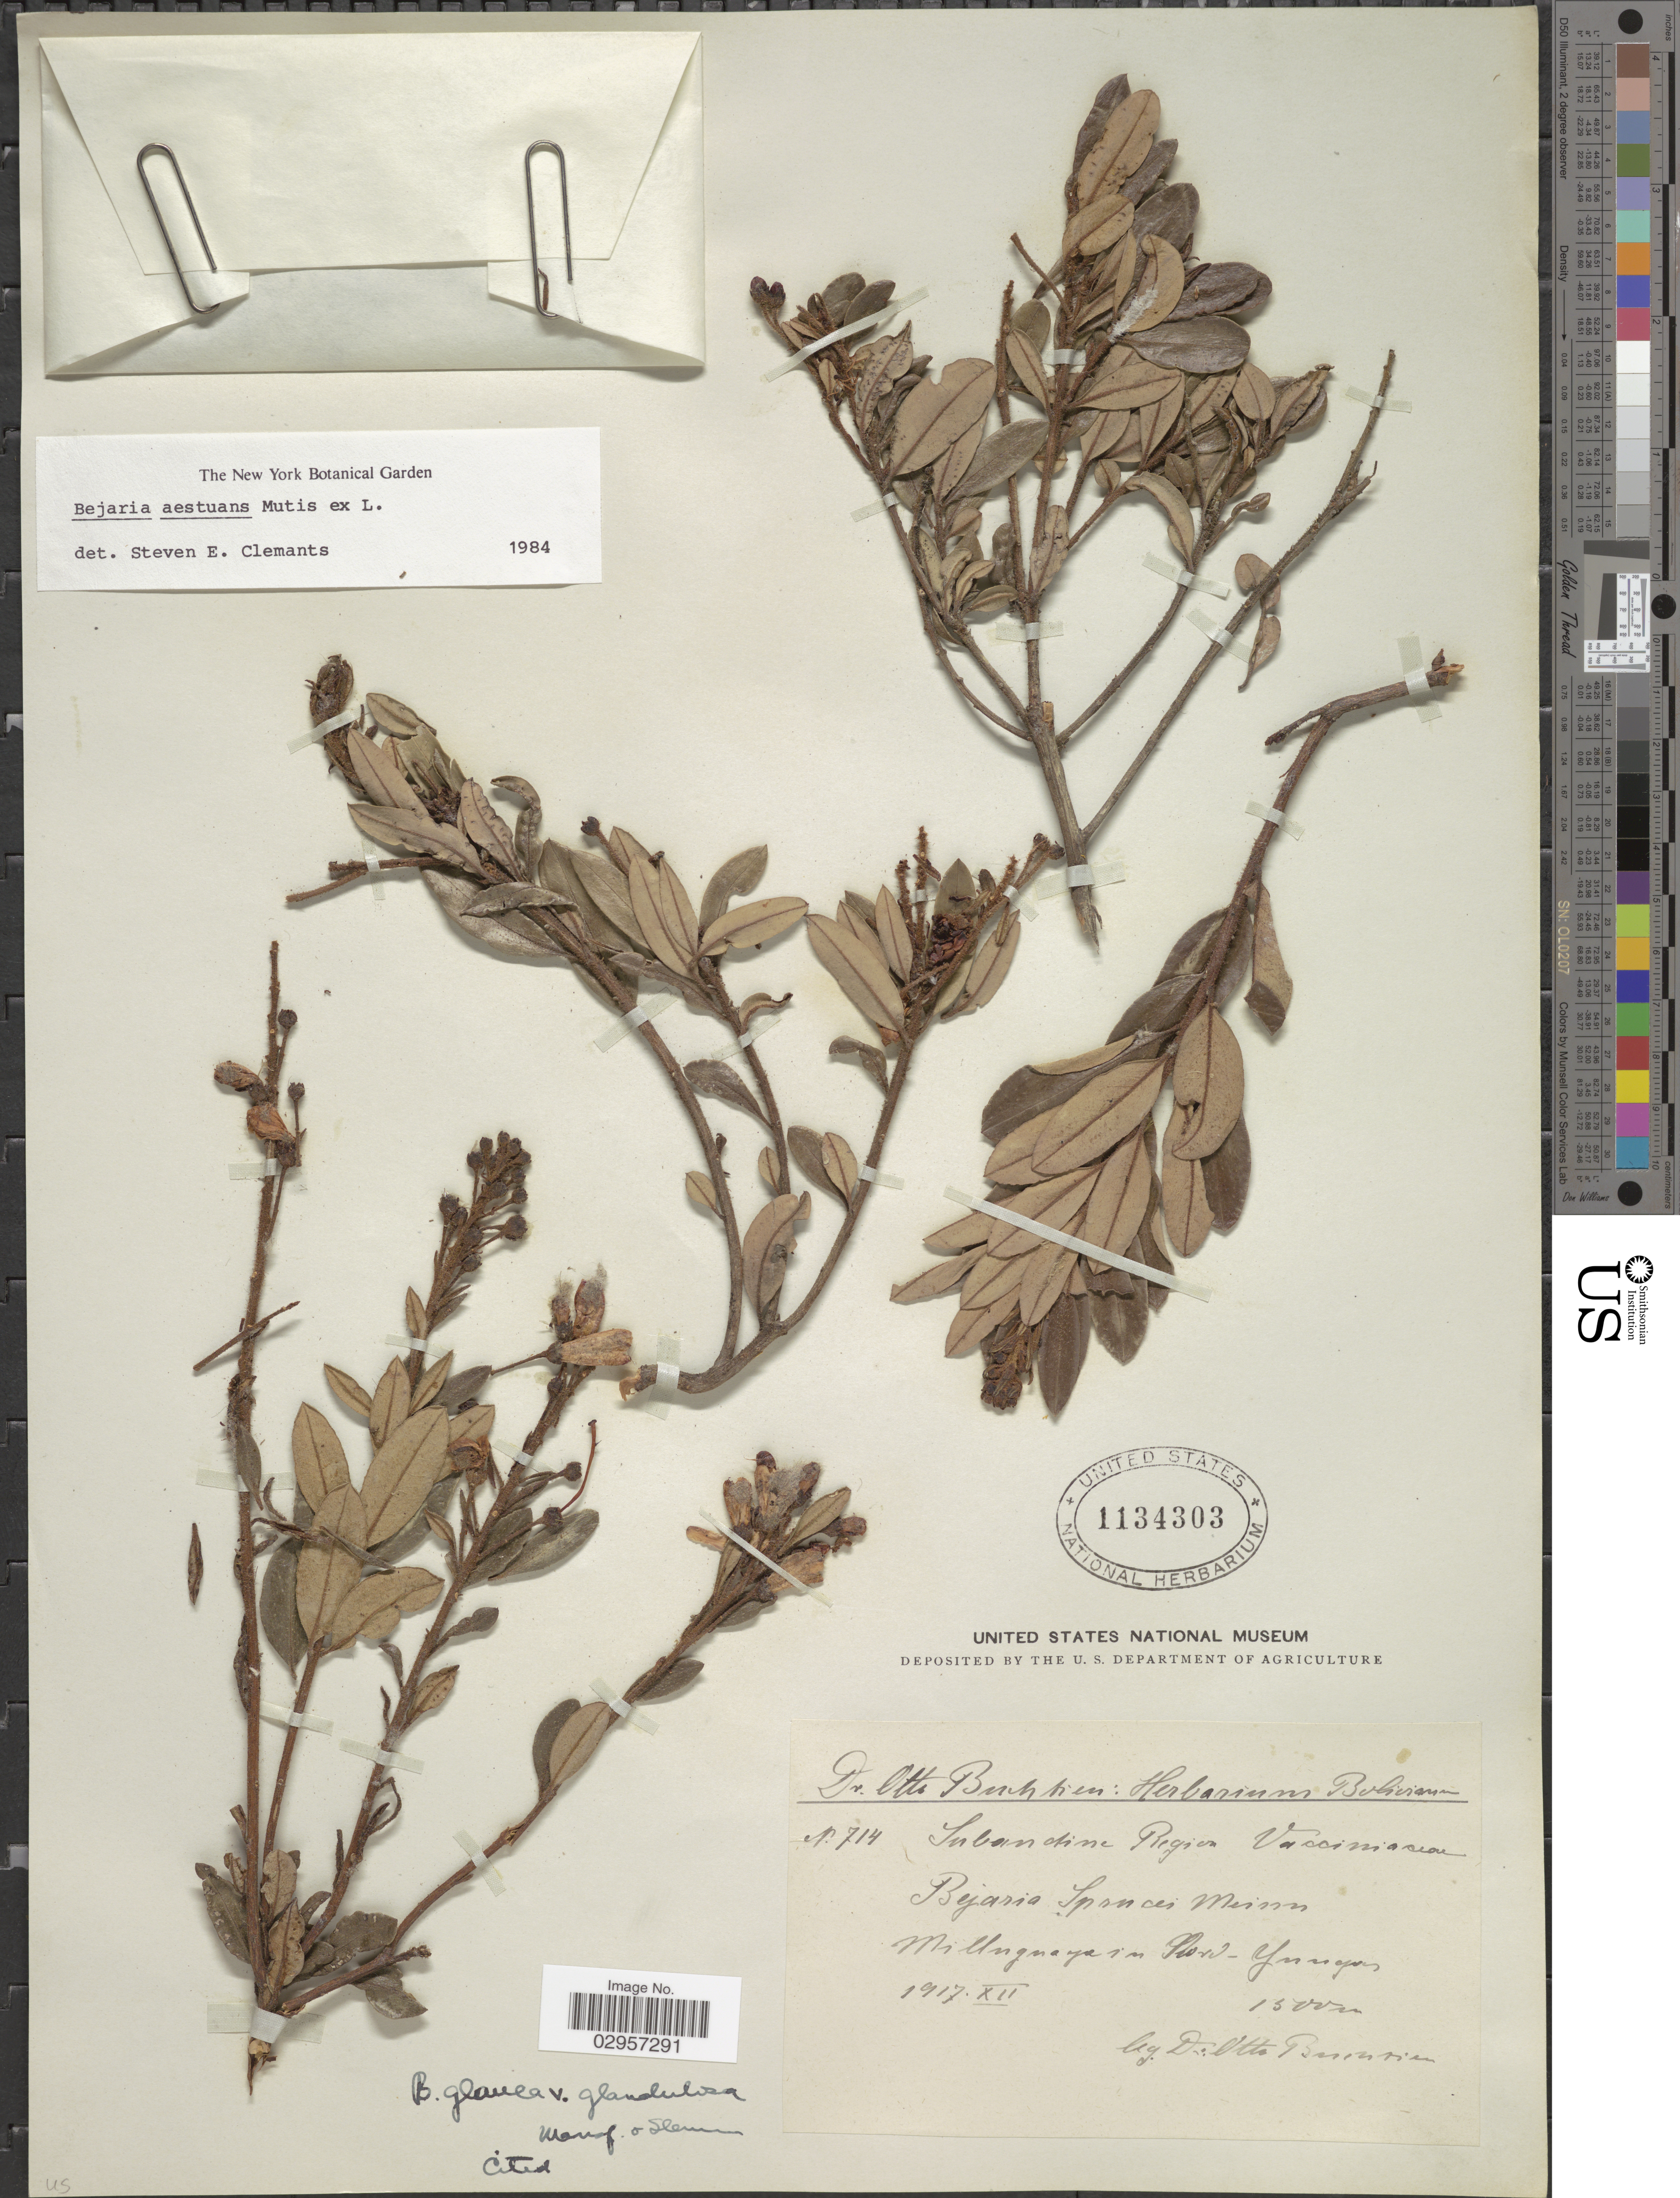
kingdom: Plantae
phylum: Tracheophyta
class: Magnoliopsida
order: Ericales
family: Ericaceae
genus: Befaria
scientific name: Befaria aestuans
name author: Mutis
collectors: O. Buchtien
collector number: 714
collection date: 1917-12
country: Bolivia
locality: Bejaria Spruces Minn, Milluguaya im Nord-Yungas.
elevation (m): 1500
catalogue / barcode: US 1134303